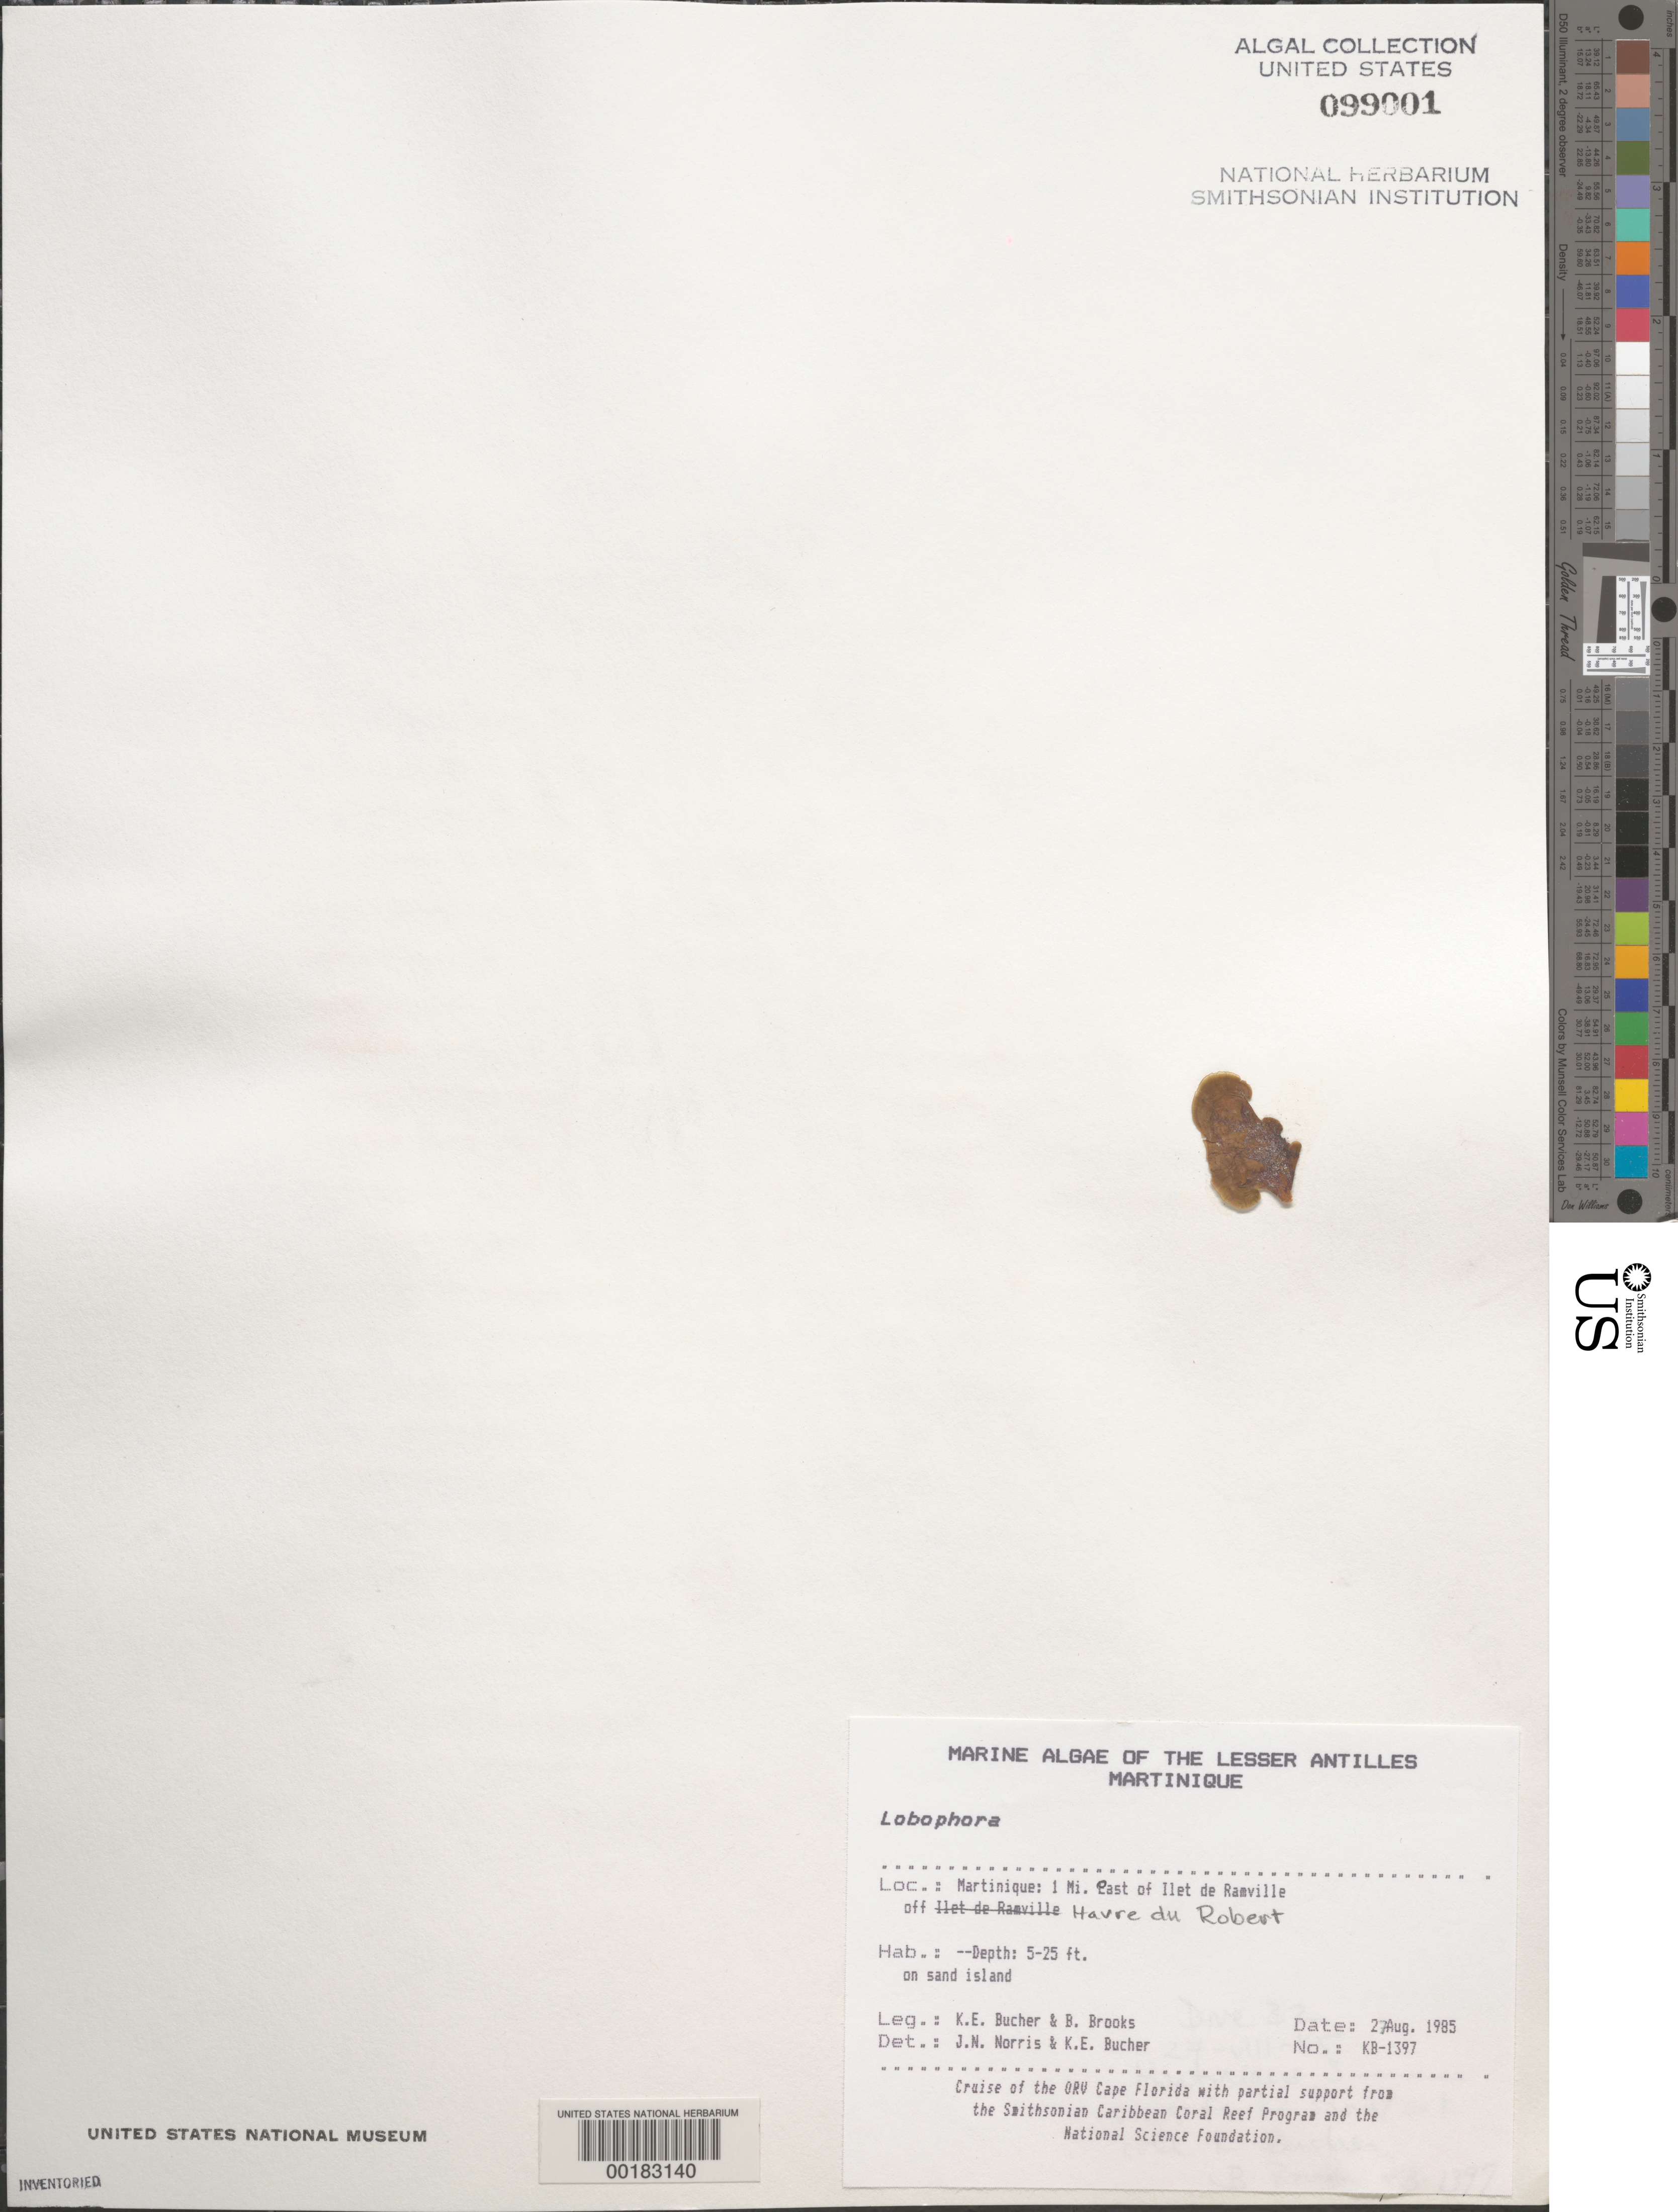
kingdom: Chromista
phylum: Ochrophyta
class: Phaeophyceae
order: Dictyotales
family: Dictyotaceae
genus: Lobophora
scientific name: Lobophora sp.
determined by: Norris, J. N.; Bucher, K. E.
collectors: K. E. Bucher & B. Brooks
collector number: Kb-1397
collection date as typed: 27 Aug 1985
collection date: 1985-08-27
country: Martinique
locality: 1 mile east of Ilet de Ramville, off Havre du Robert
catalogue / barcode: US 99001